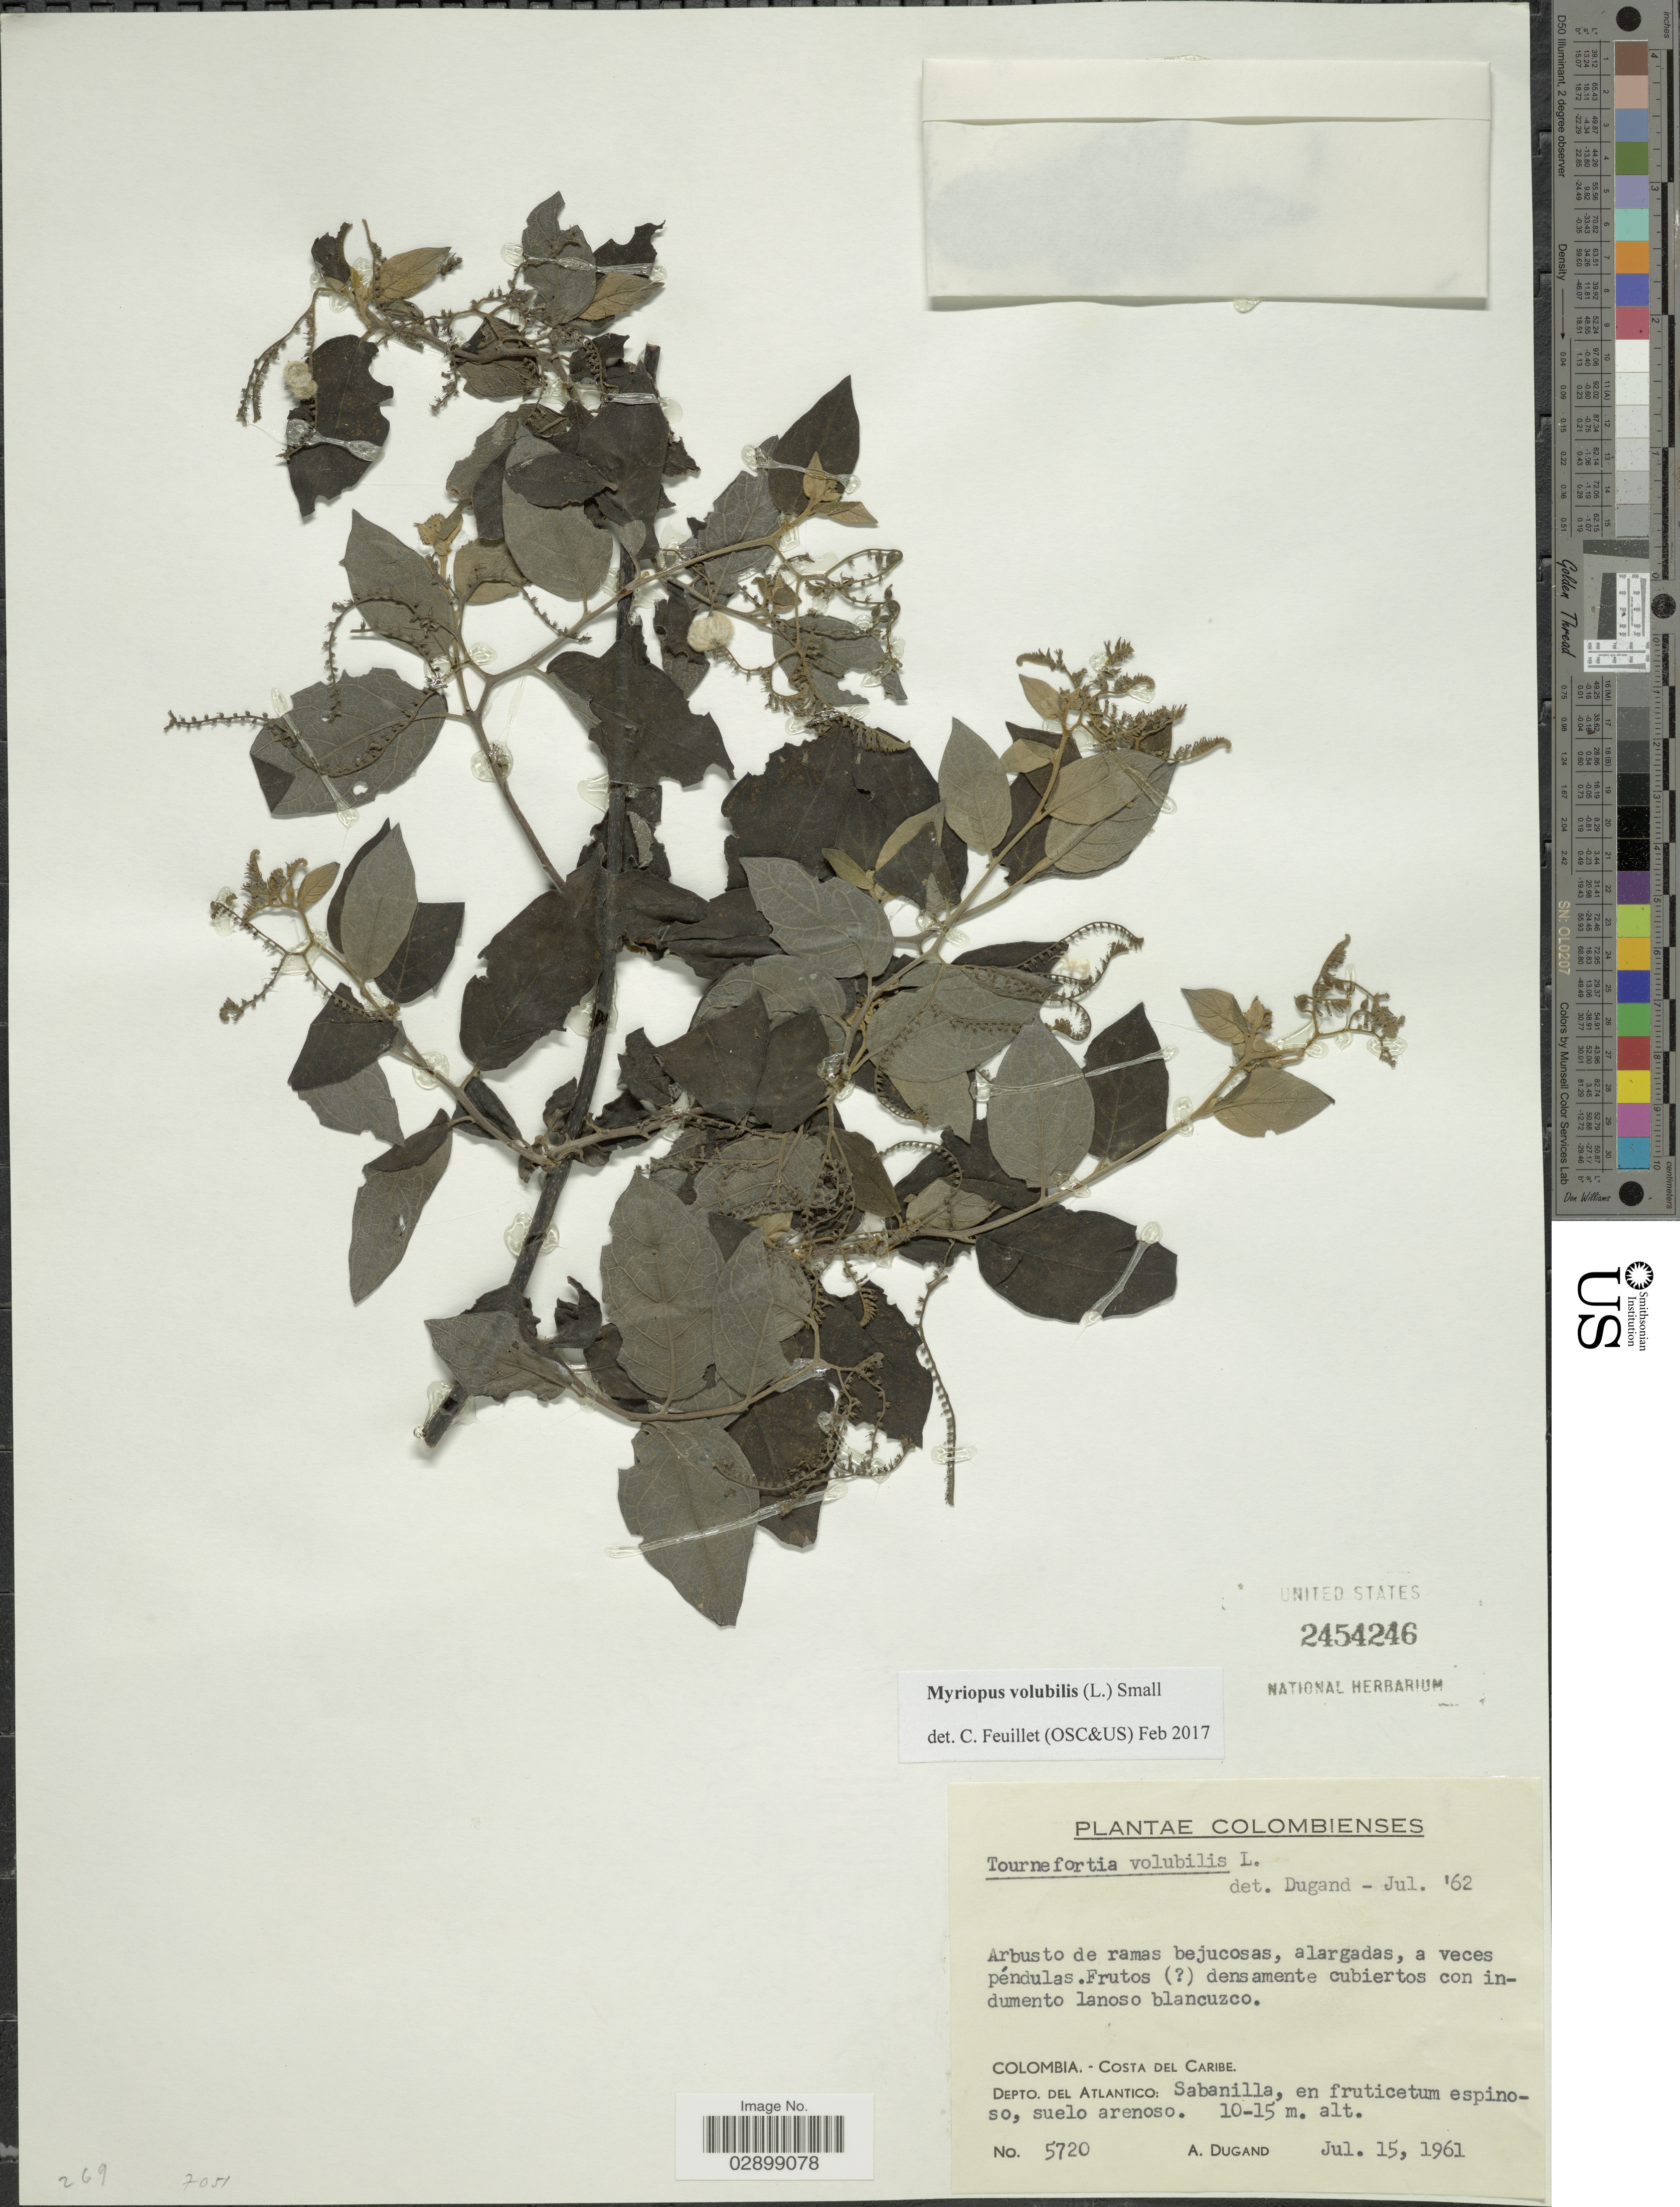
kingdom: Plantae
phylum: Tracheophyta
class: Magnoliopsida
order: Boraginales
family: Heliotropiaceae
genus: Myriopus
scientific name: Myriopus volubilis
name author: (L.) Small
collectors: A. Dugand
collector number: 5720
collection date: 1961-07-15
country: Colombia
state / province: Atlántico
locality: Costa del Caribe. Depto. del Atlantico: Sabanilla.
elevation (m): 10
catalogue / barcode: US 2454246